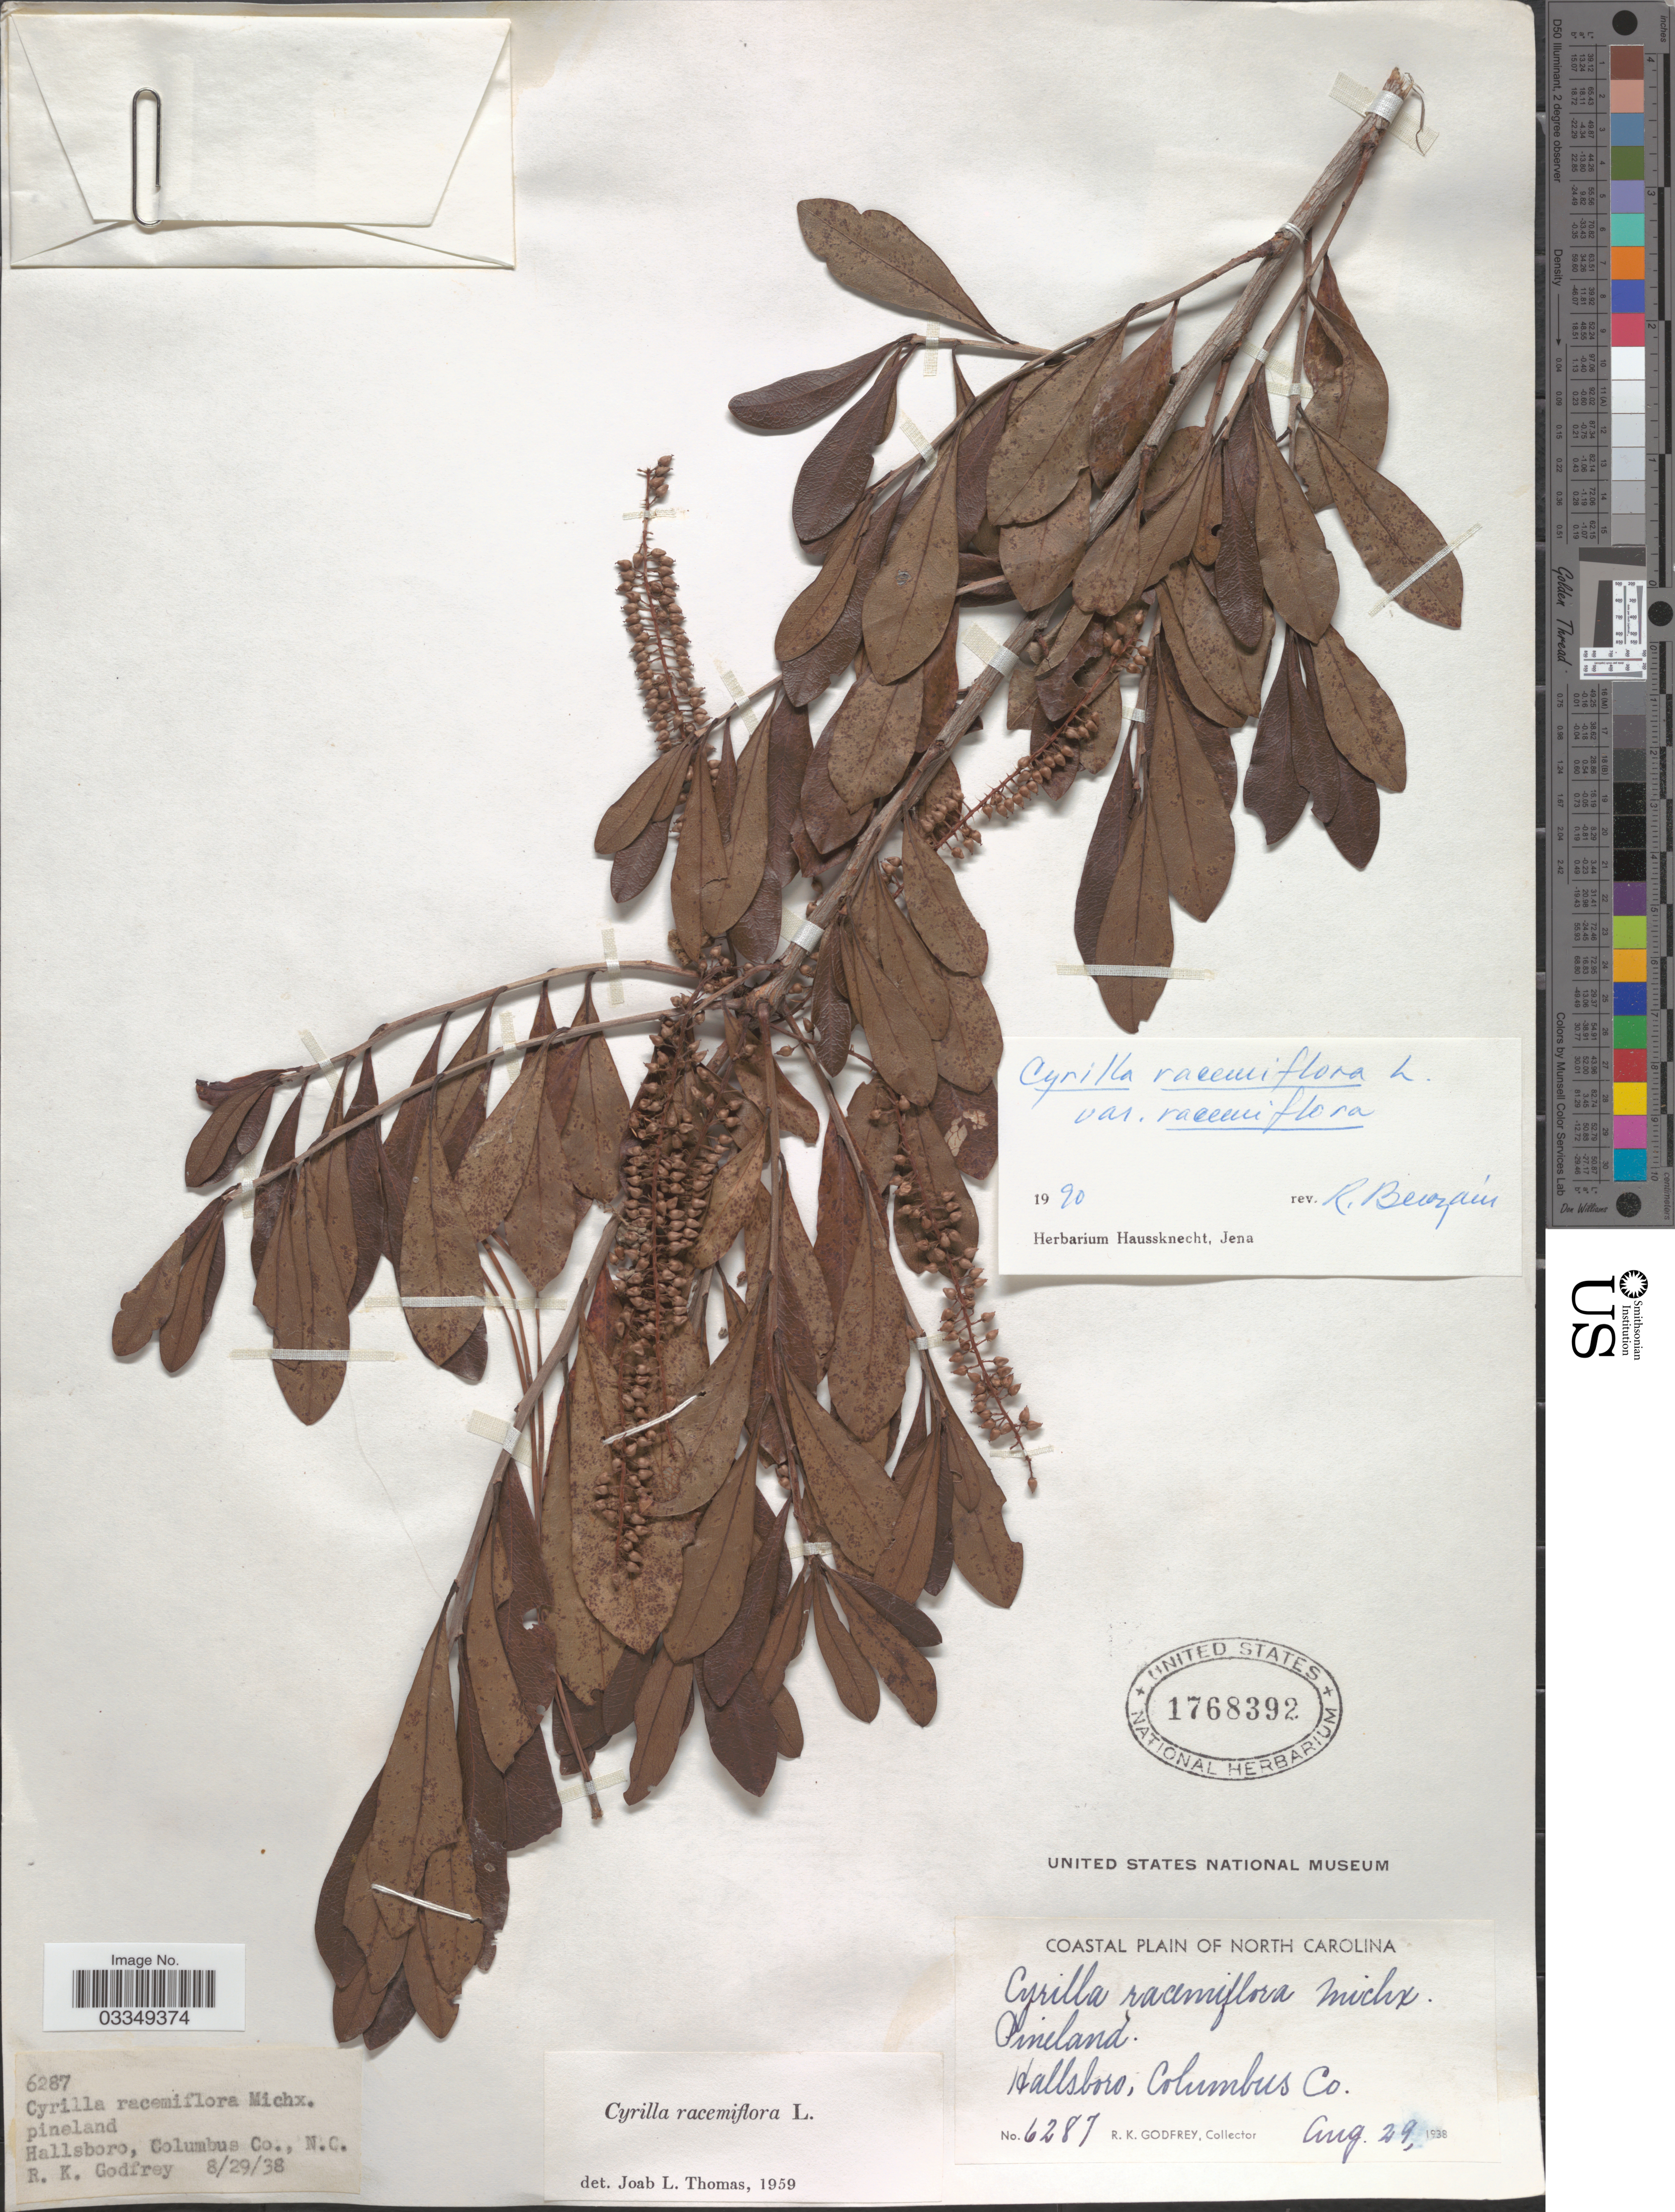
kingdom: Plantae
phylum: Tracheophyta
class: Magnoliopsida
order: Ericales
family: Cyrillaceae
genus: Cyrilla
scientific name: Cyrilla racemiflora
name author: L.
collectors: R. K. Godfrey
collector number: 6287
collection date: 1938-08-29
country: United States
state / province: North Carolina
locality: Coastal Plain of North Carolina. Hallsboro, Columbus Co.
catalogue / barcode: US 1768392